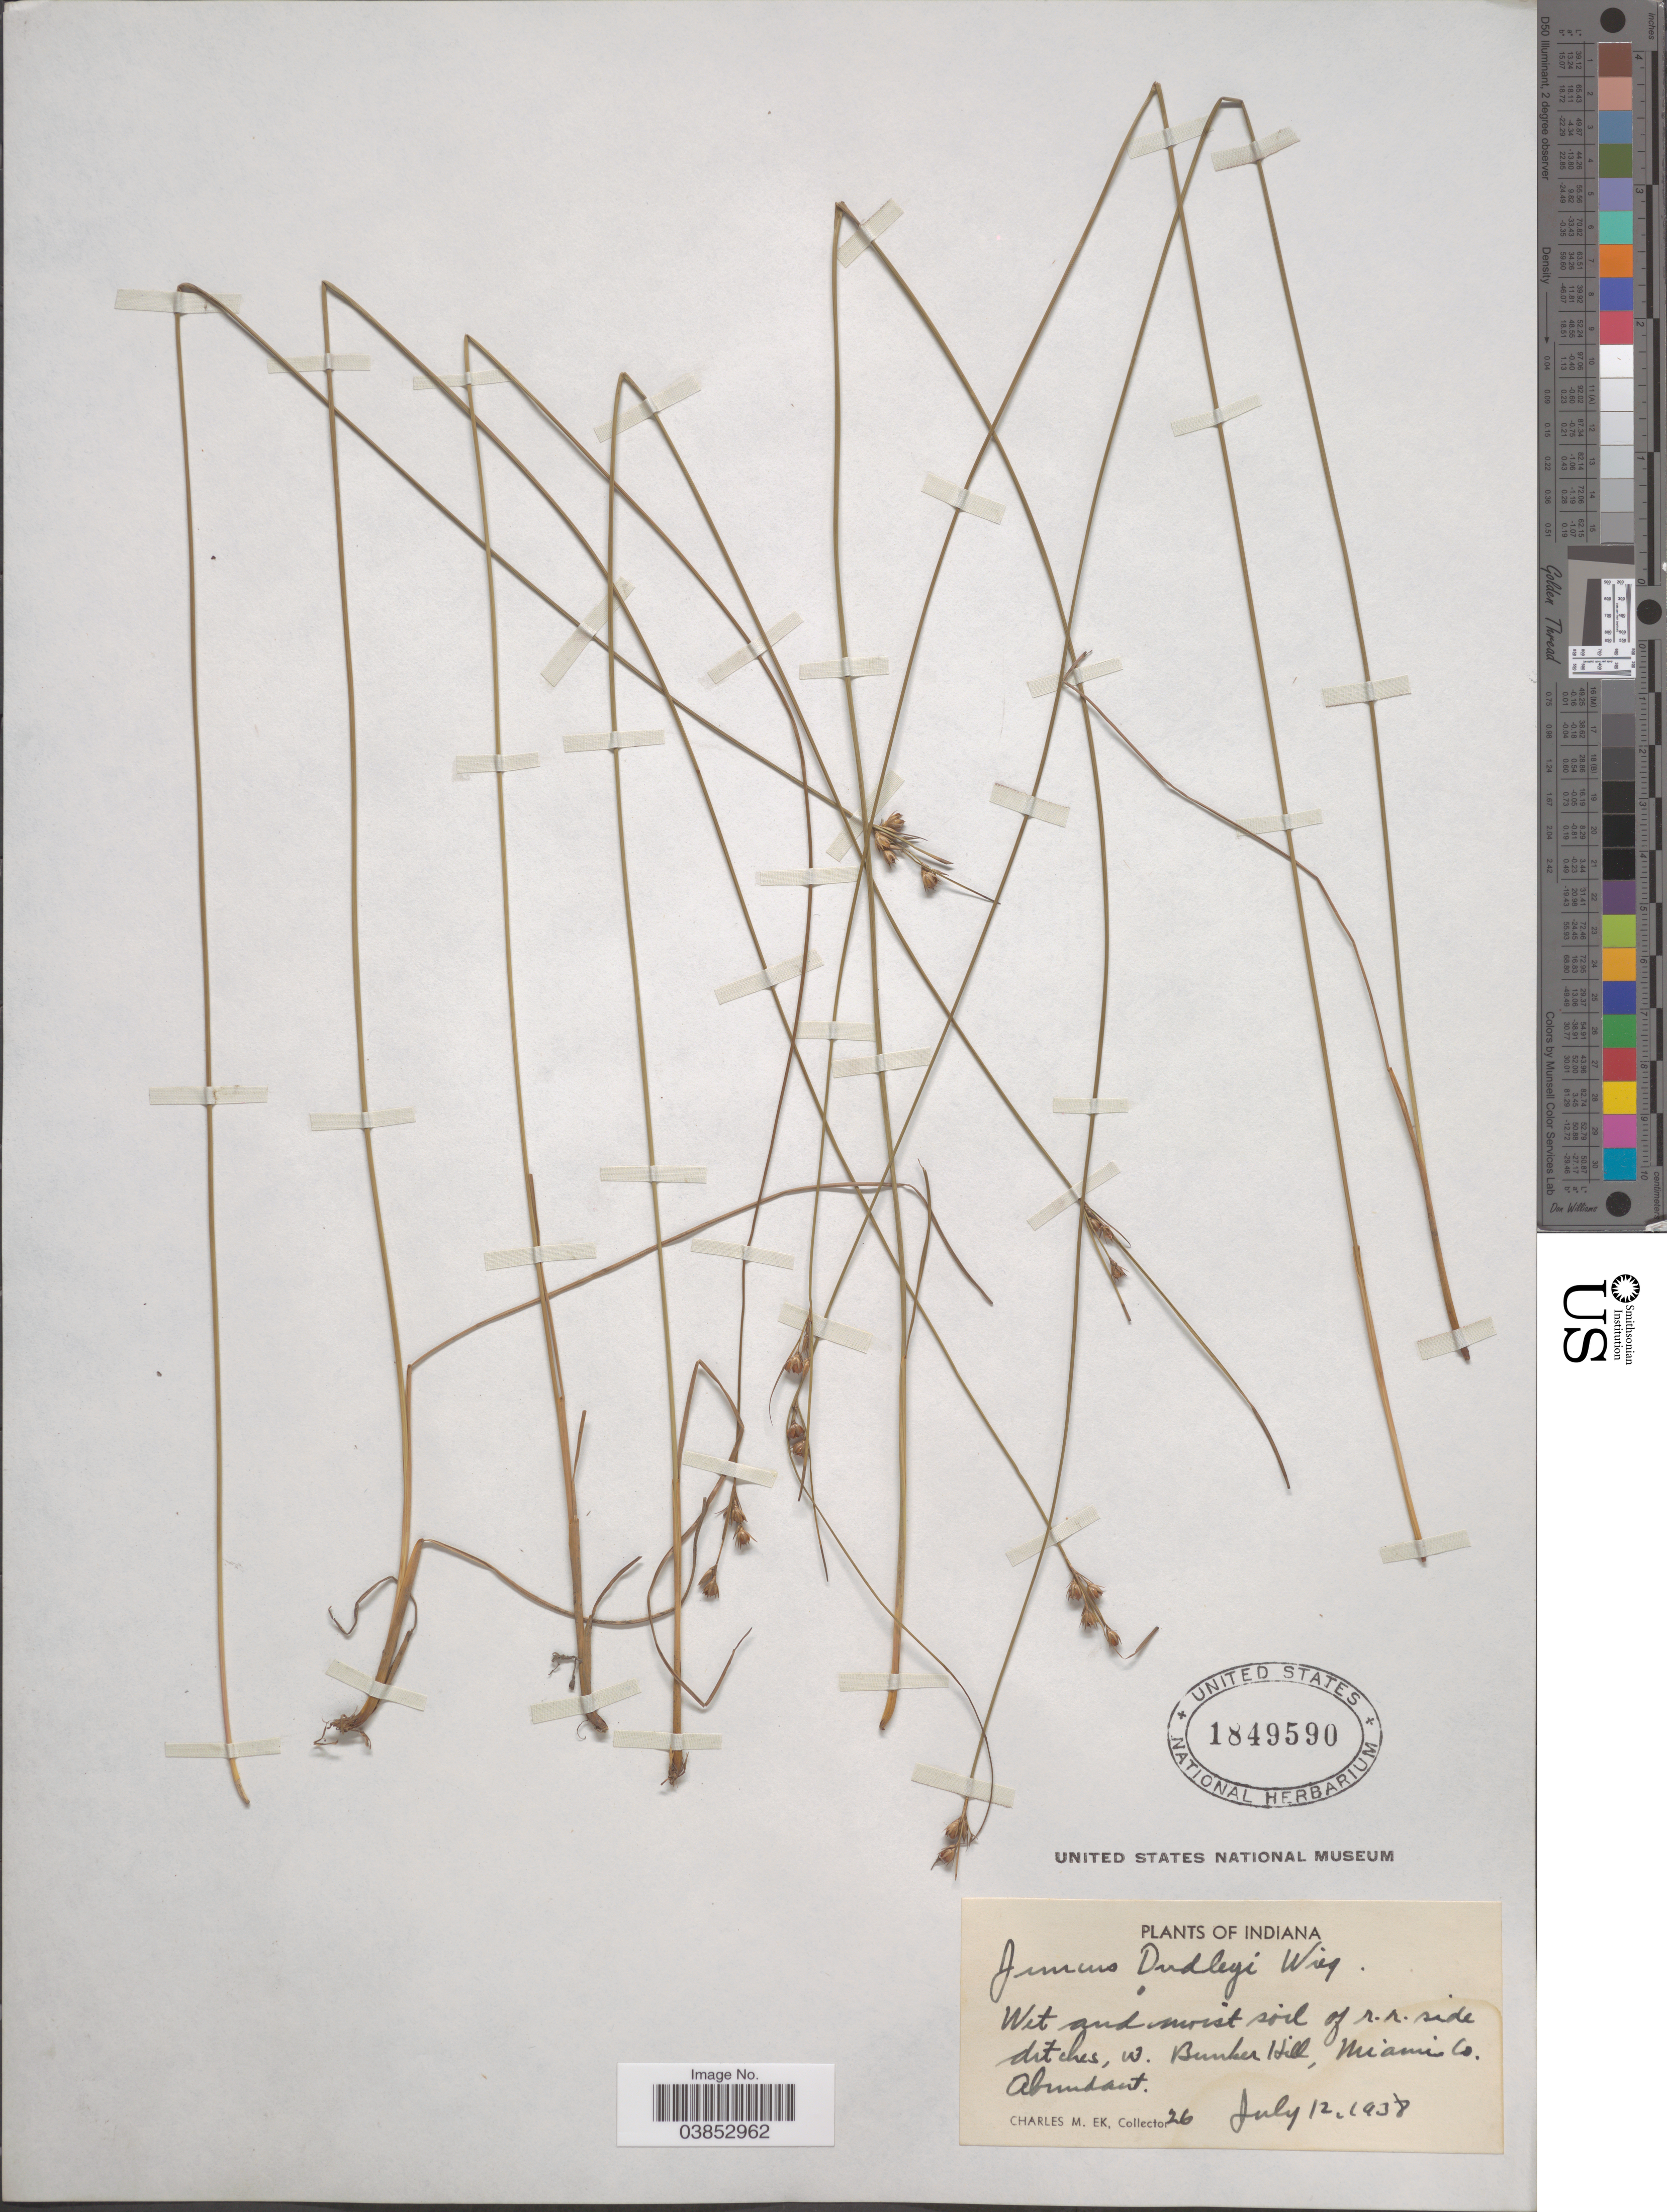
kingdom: Plantae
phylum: Tracheophyta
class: Liliopsida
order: Poales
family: Juncaceae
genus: Juncus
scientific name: Juncus dudleyi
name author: Wiegand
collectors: C. Ek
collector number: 26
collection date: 1938-07-12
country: United States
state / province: Indiana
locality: Wet and moist soil of r.r. side ditches, w. Bunker Hill, Miami Co.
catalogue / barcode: US 1849590